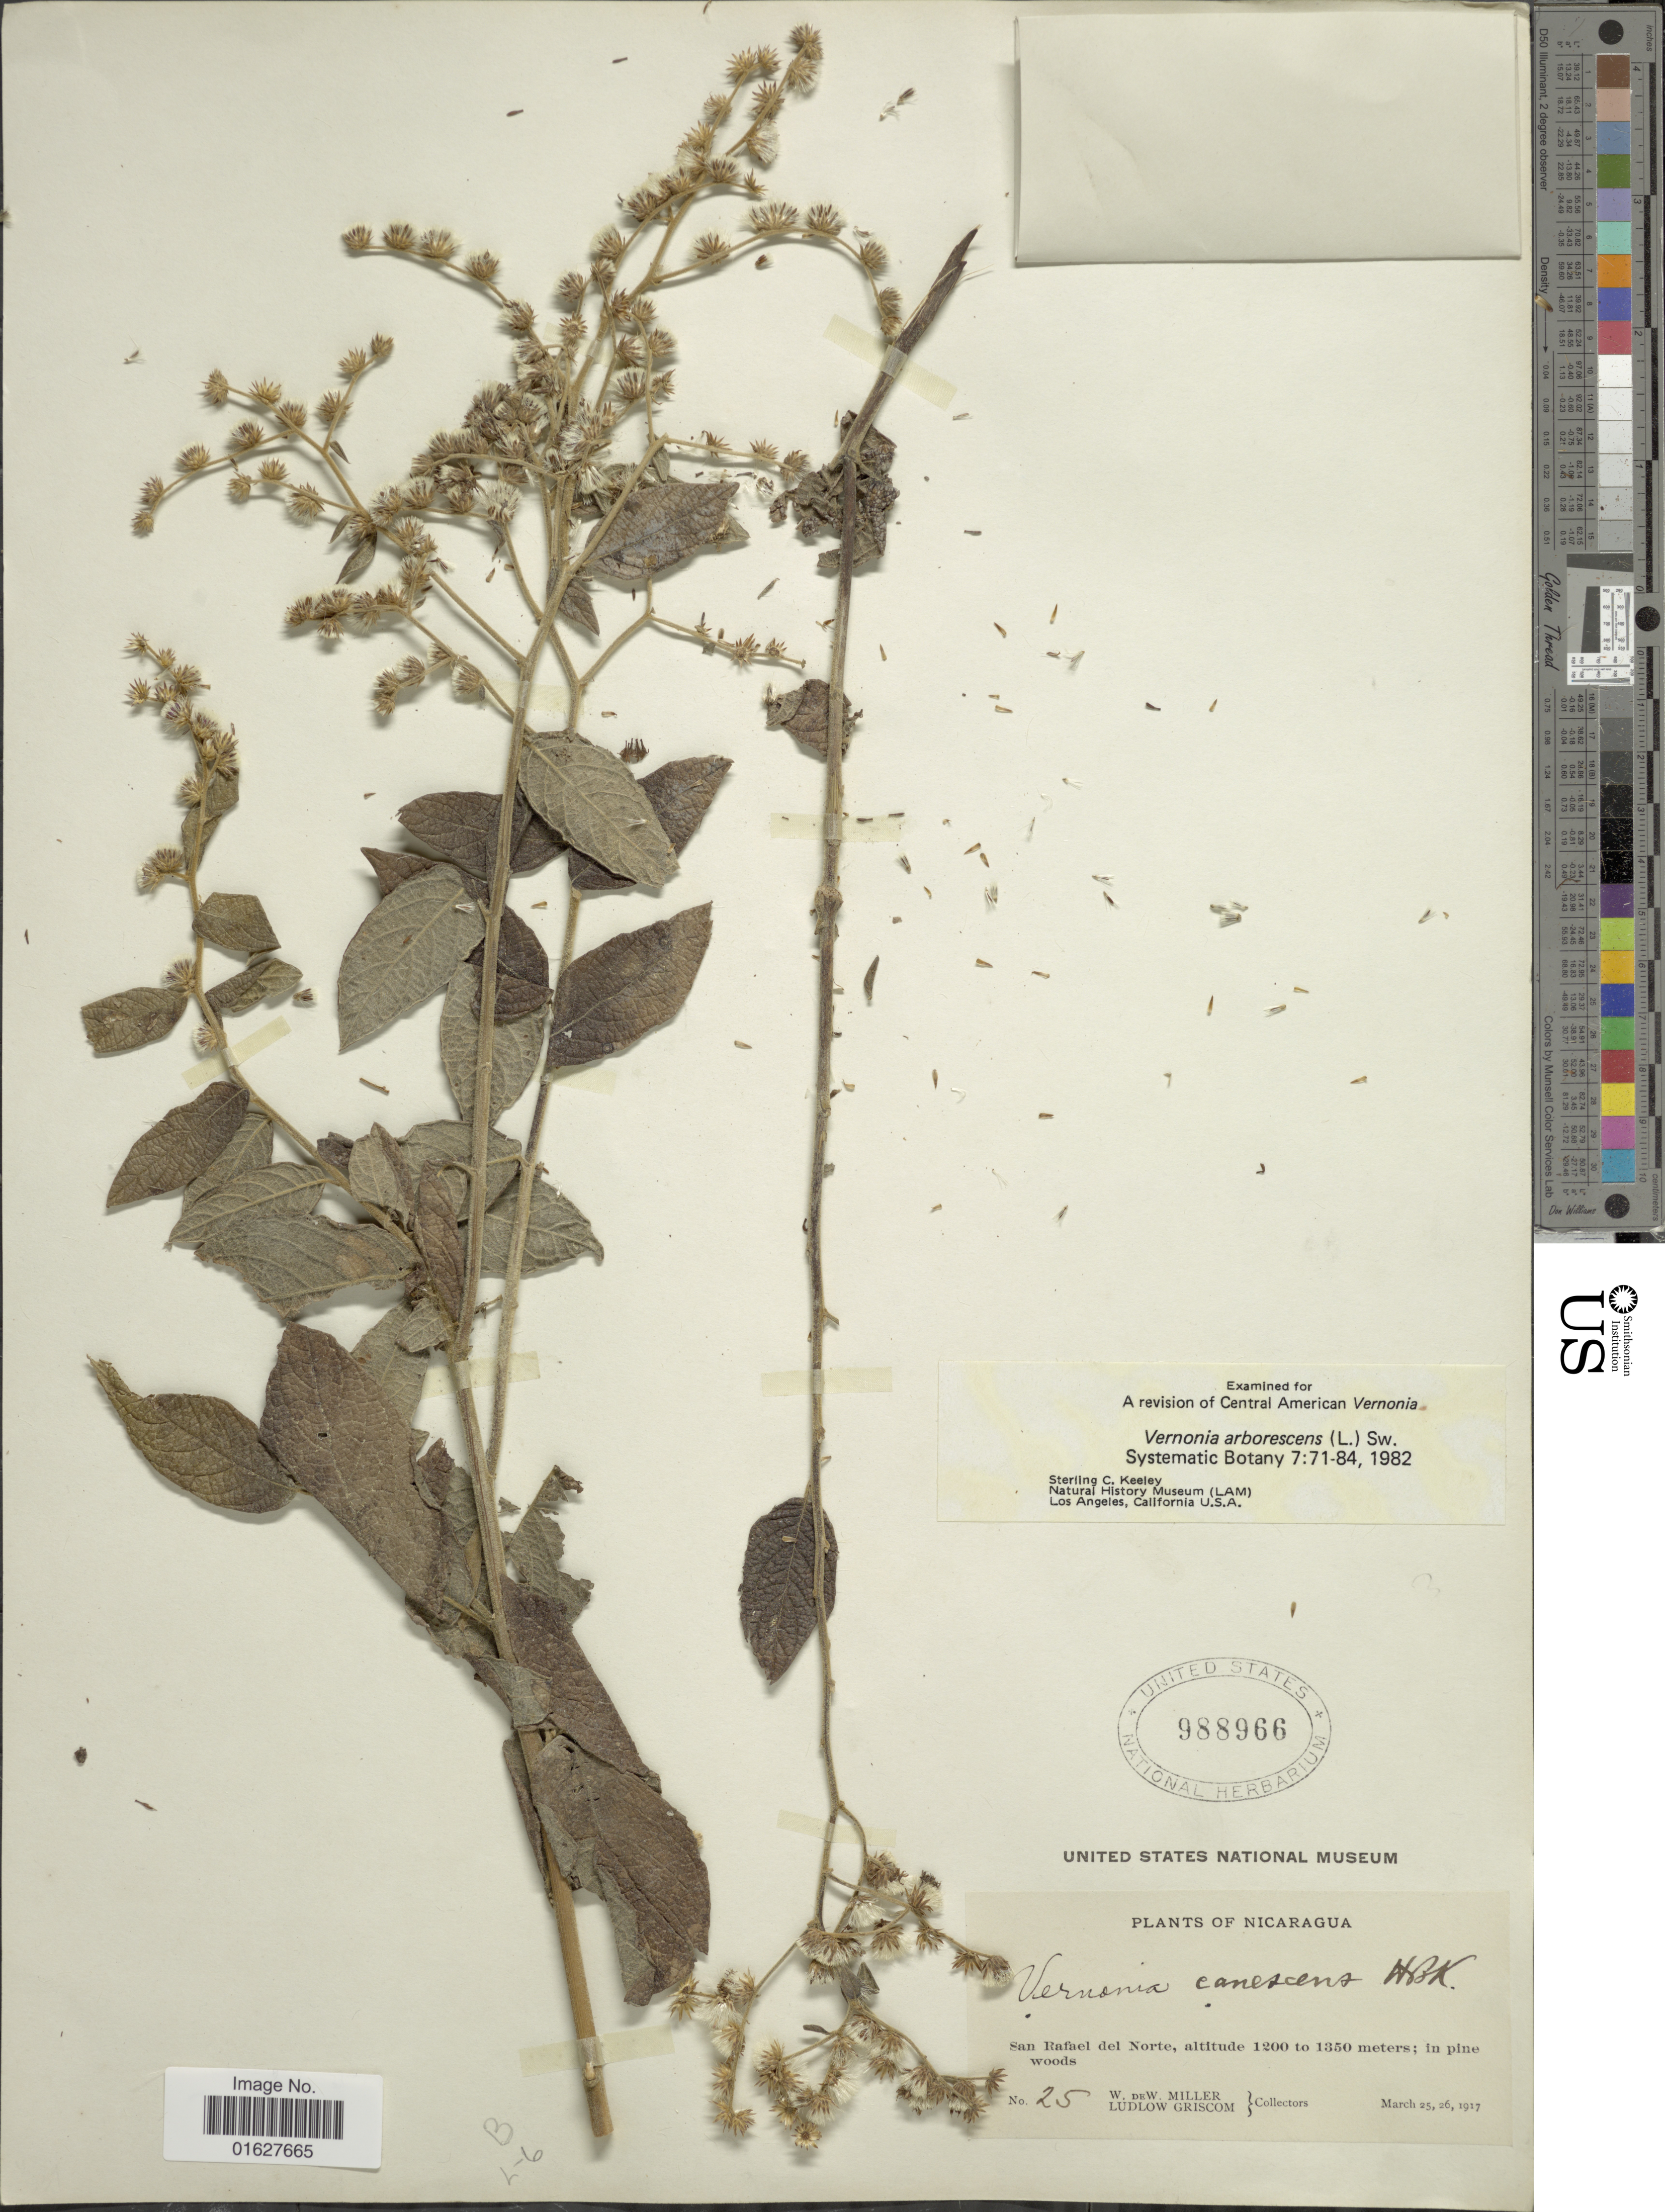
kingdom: Plantae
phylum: Tracheophyta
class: Magnoliopsida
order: Asterales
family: Asteraceae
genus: Lepidaploa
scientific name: Lepidaploa canescens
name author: (Kunth) H. Rob.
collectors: W. D. Miller & L. Griscom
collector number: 25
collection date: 1917-03-25/1917-03-26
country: Nicaragua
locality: San Rafael del Norte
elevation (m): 1200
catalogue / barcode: US 988966